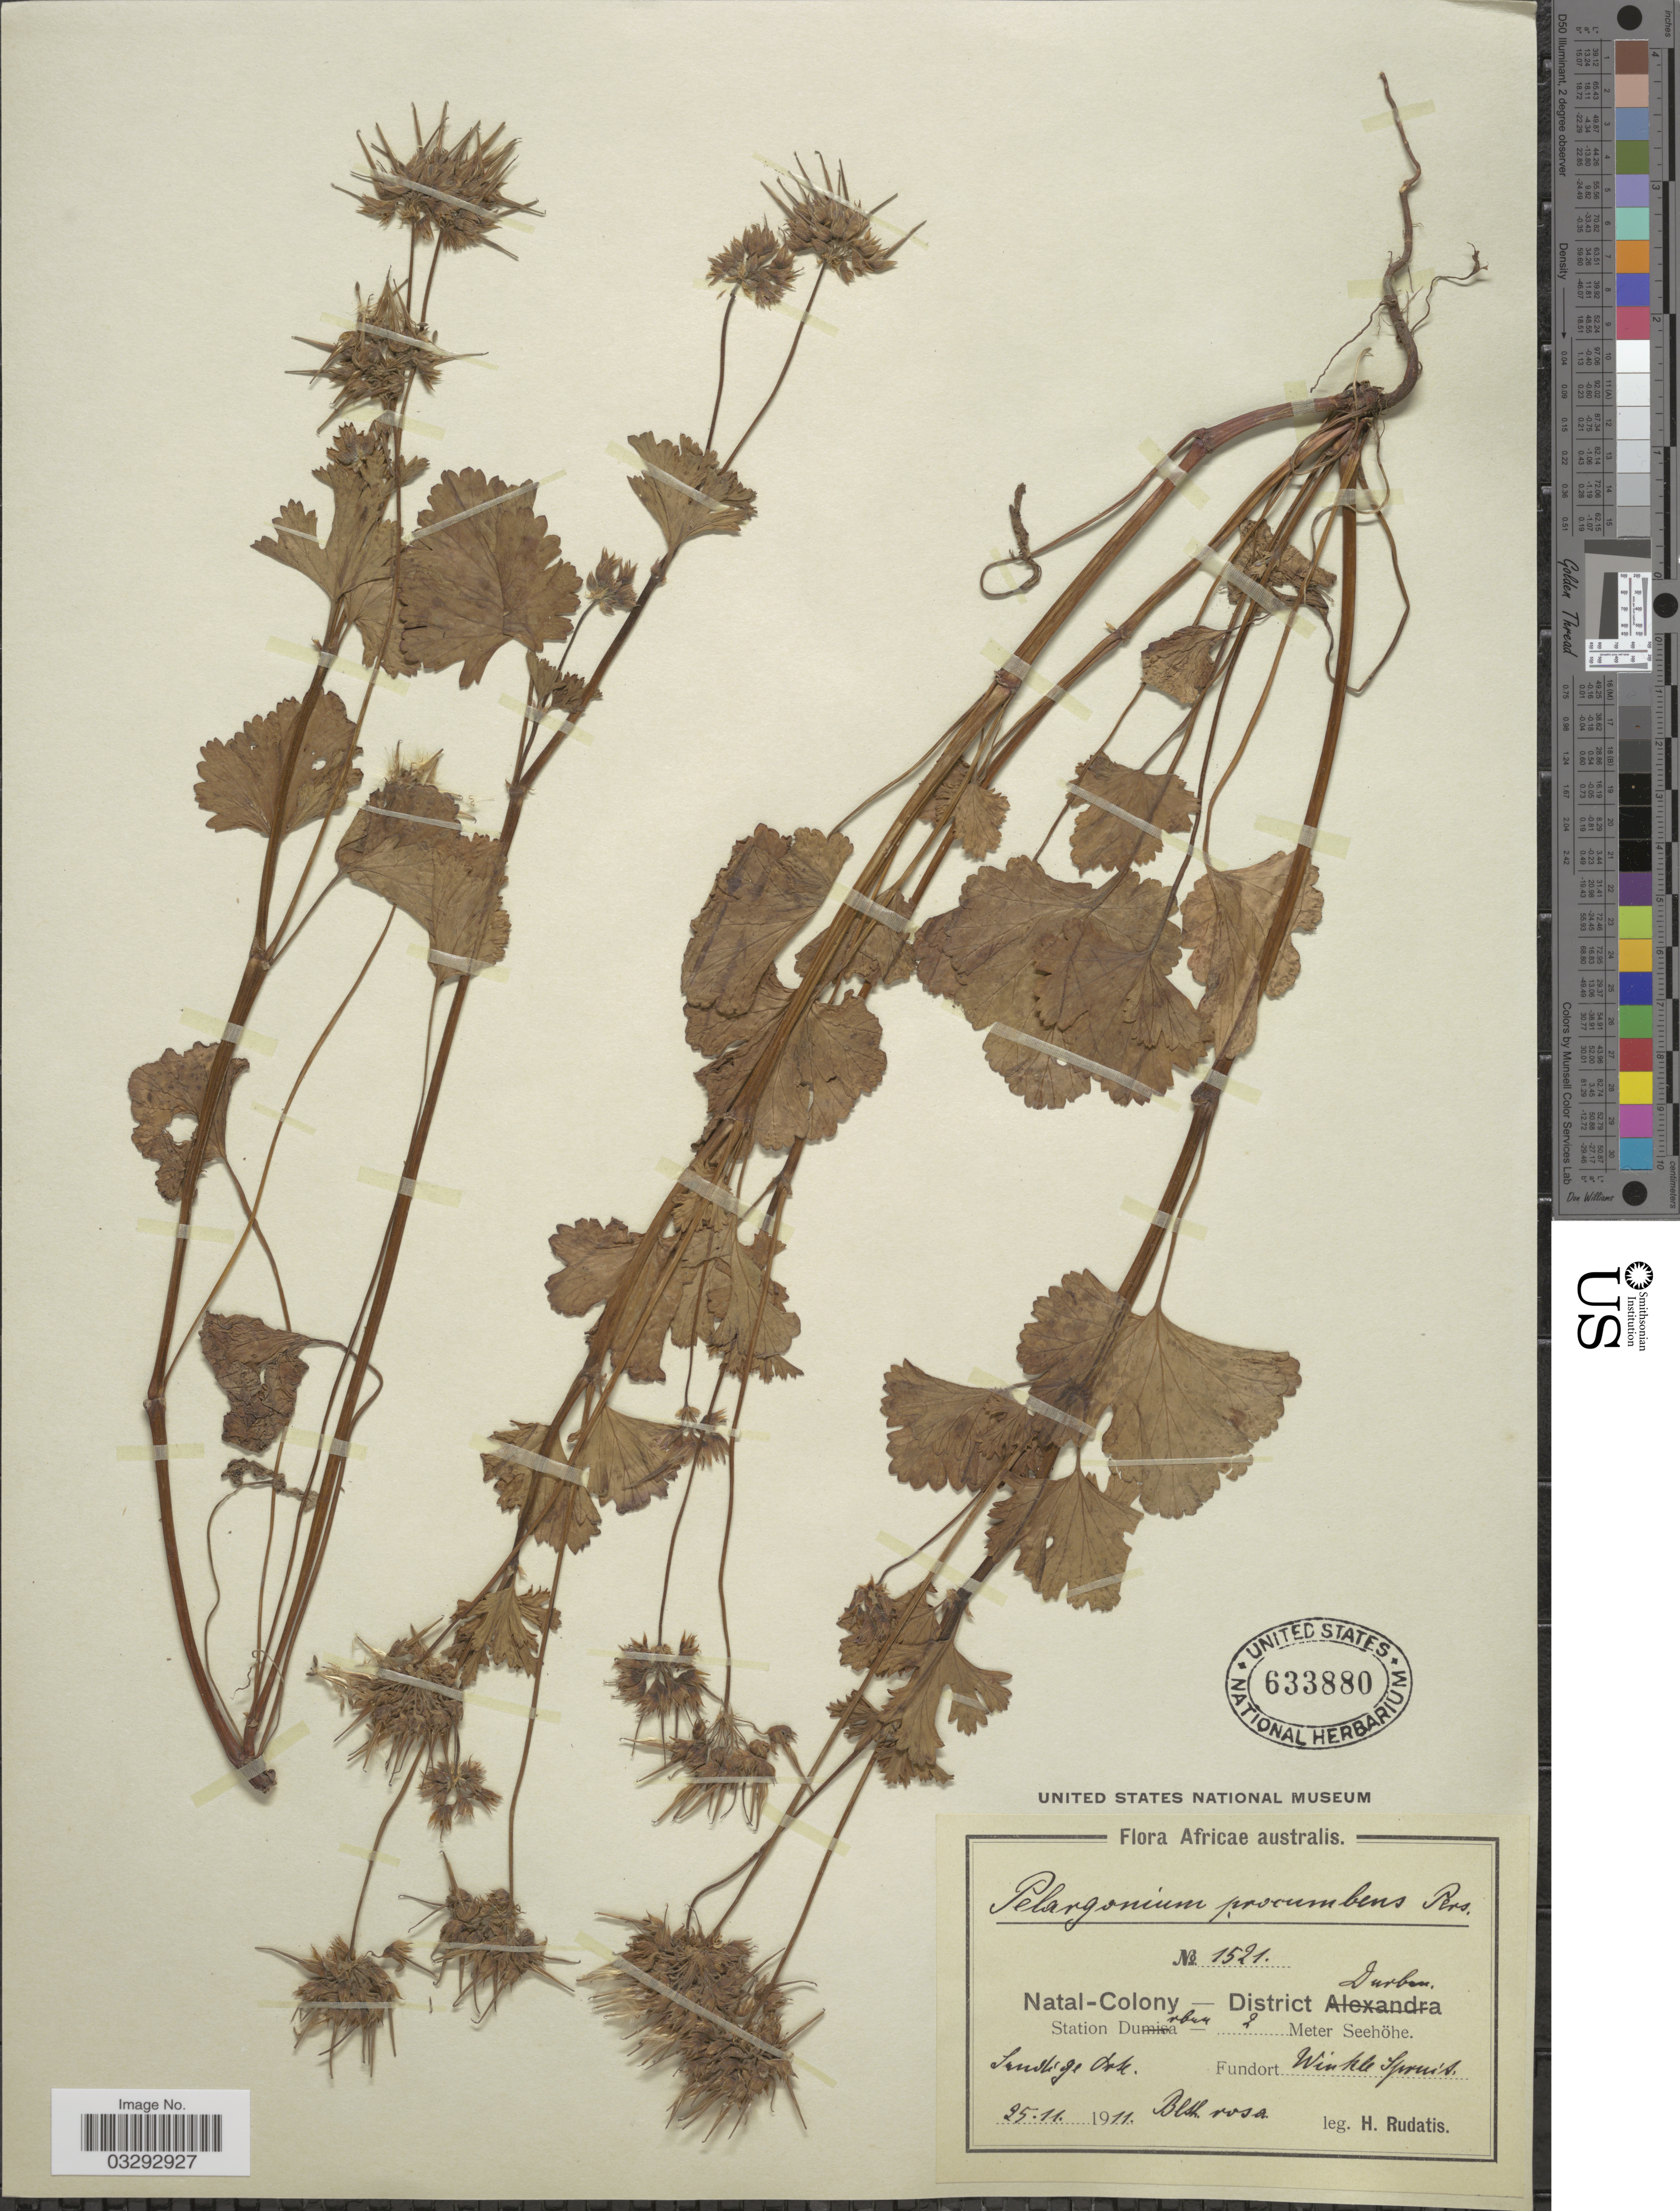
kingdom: Plantae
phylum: Tracheophyta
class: Magnoliopsida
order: Geraniales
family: Geraniaceae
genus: Pelargonium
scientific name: Pelargonium procumbens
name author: Pers.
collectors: H. Rudatis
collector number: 1521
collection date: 1911-11-25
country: South Africa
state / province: KwaZulu-Natal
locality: Africae australis, Natal-Colony - District Durban, Station Durban, Fundort Winkle Spruit.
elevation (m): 2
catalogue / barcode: US 633880